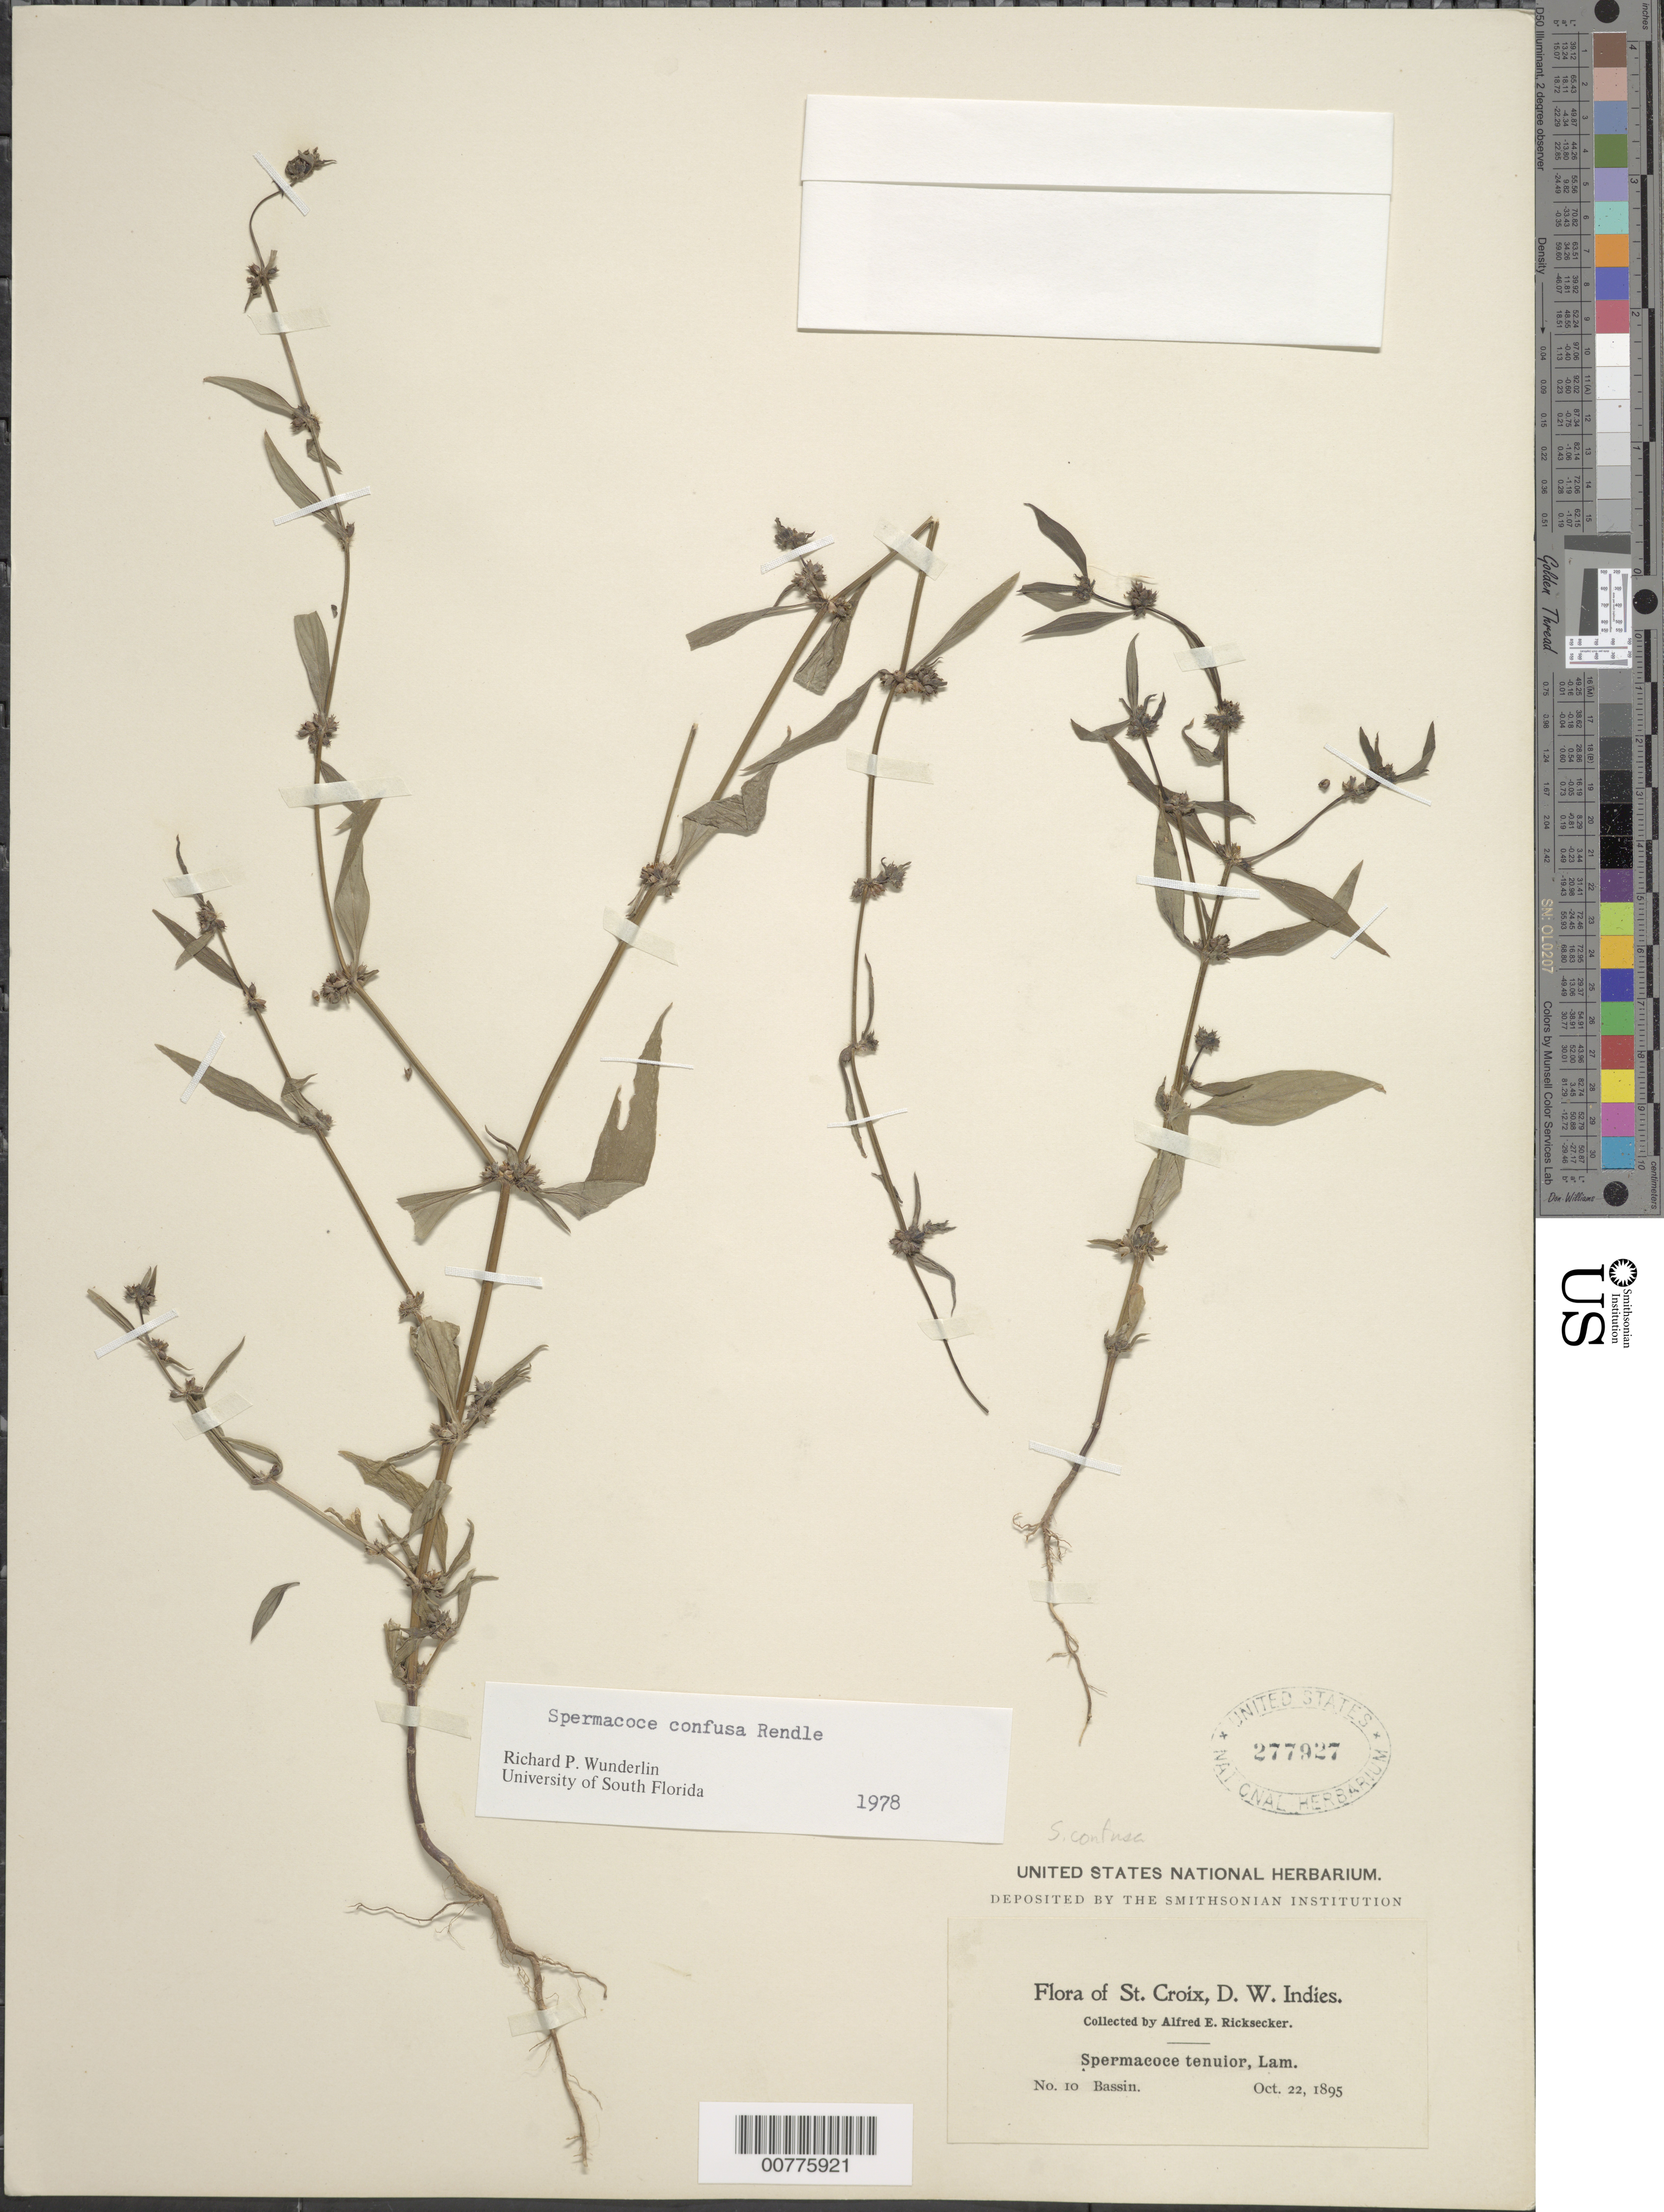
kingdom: Plantae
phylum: Tracheophyta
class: Magnoliopsida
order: Gentianales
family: Rubiaceae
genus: Spermacoce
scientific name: Spermacoce tenuior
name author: L.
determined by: Wunderlin, Richard P.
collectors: A. E. Ricksecker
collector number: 10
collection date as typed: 22 Oct 1895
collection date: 1895-10-22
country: U.S. Virgin Islands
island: St. Croix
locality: Bassin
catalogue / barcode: US 277927